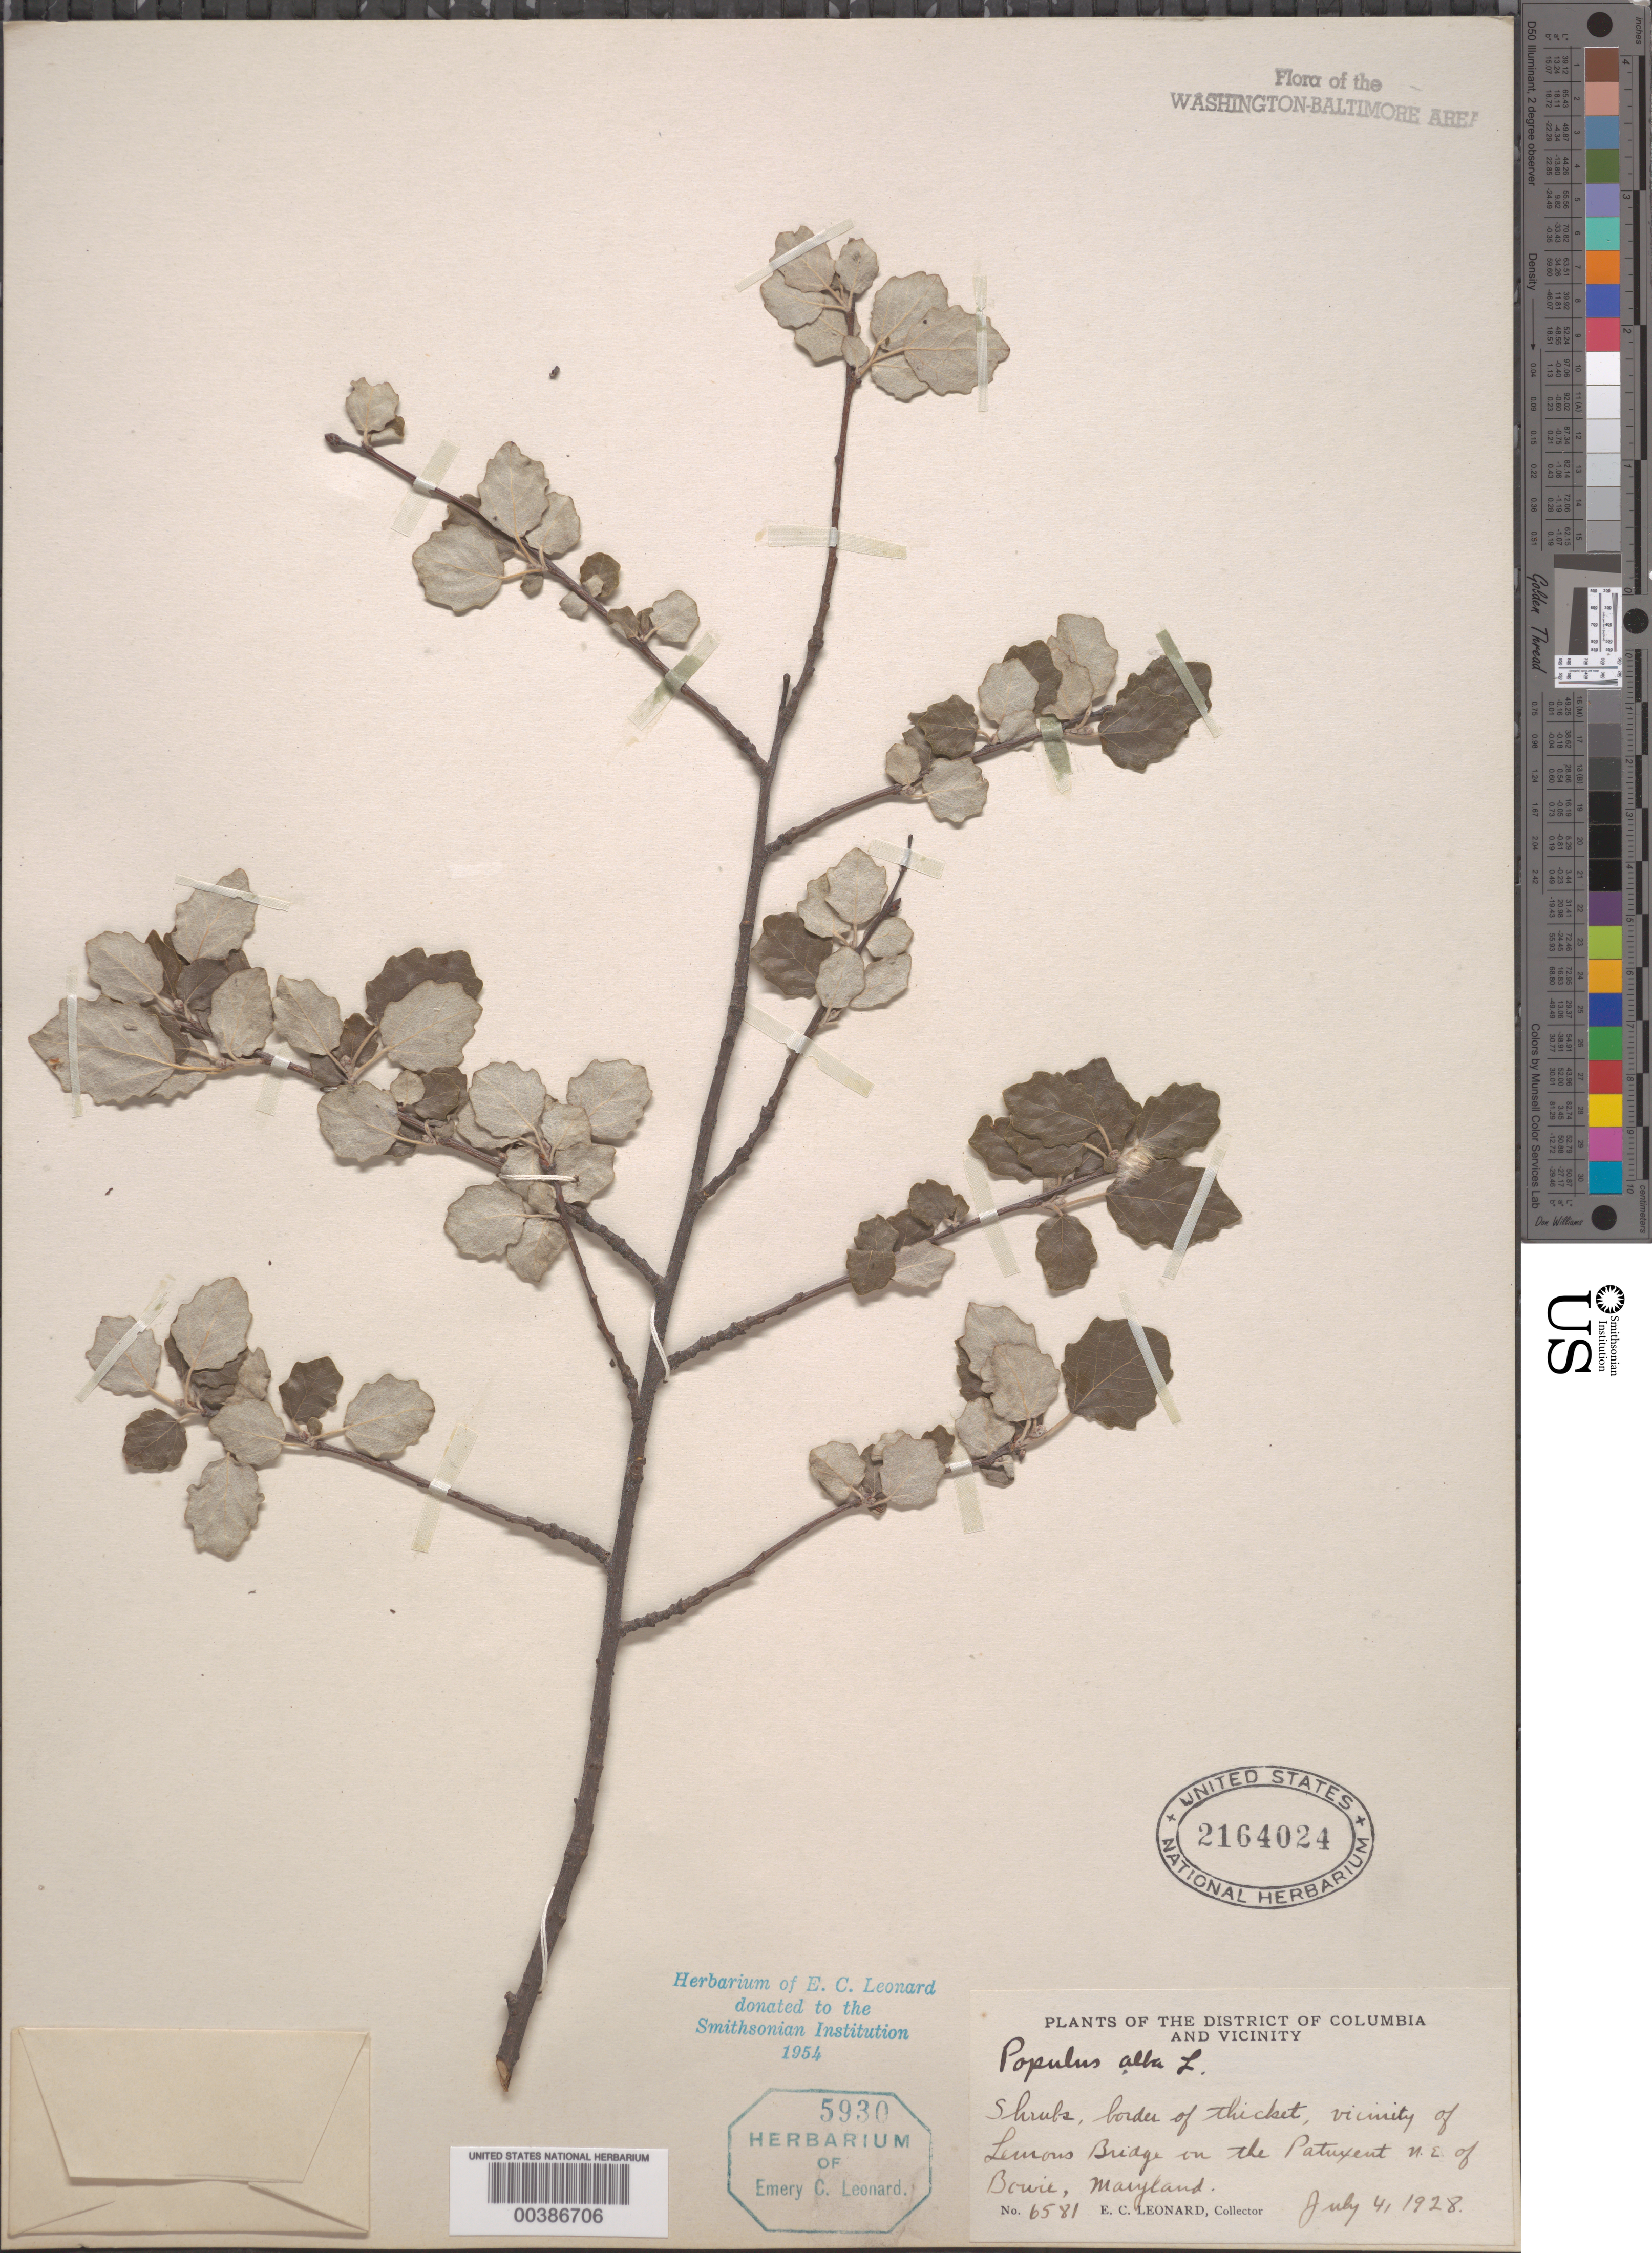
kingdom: Plantae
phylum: Tracheophyta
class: Magnoliopsida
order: Malpighiales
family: Salicaceae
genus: Populus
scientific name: Populus alba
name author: L.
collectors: E. C. Leonard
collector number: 6581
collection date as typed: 04 Jul 1928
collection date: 1928-07-04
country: United States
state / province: Maryland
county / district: Prince George's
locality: Lemmons Bridge, Patuxent River, northeast of Bowie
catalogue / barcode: US 2164024